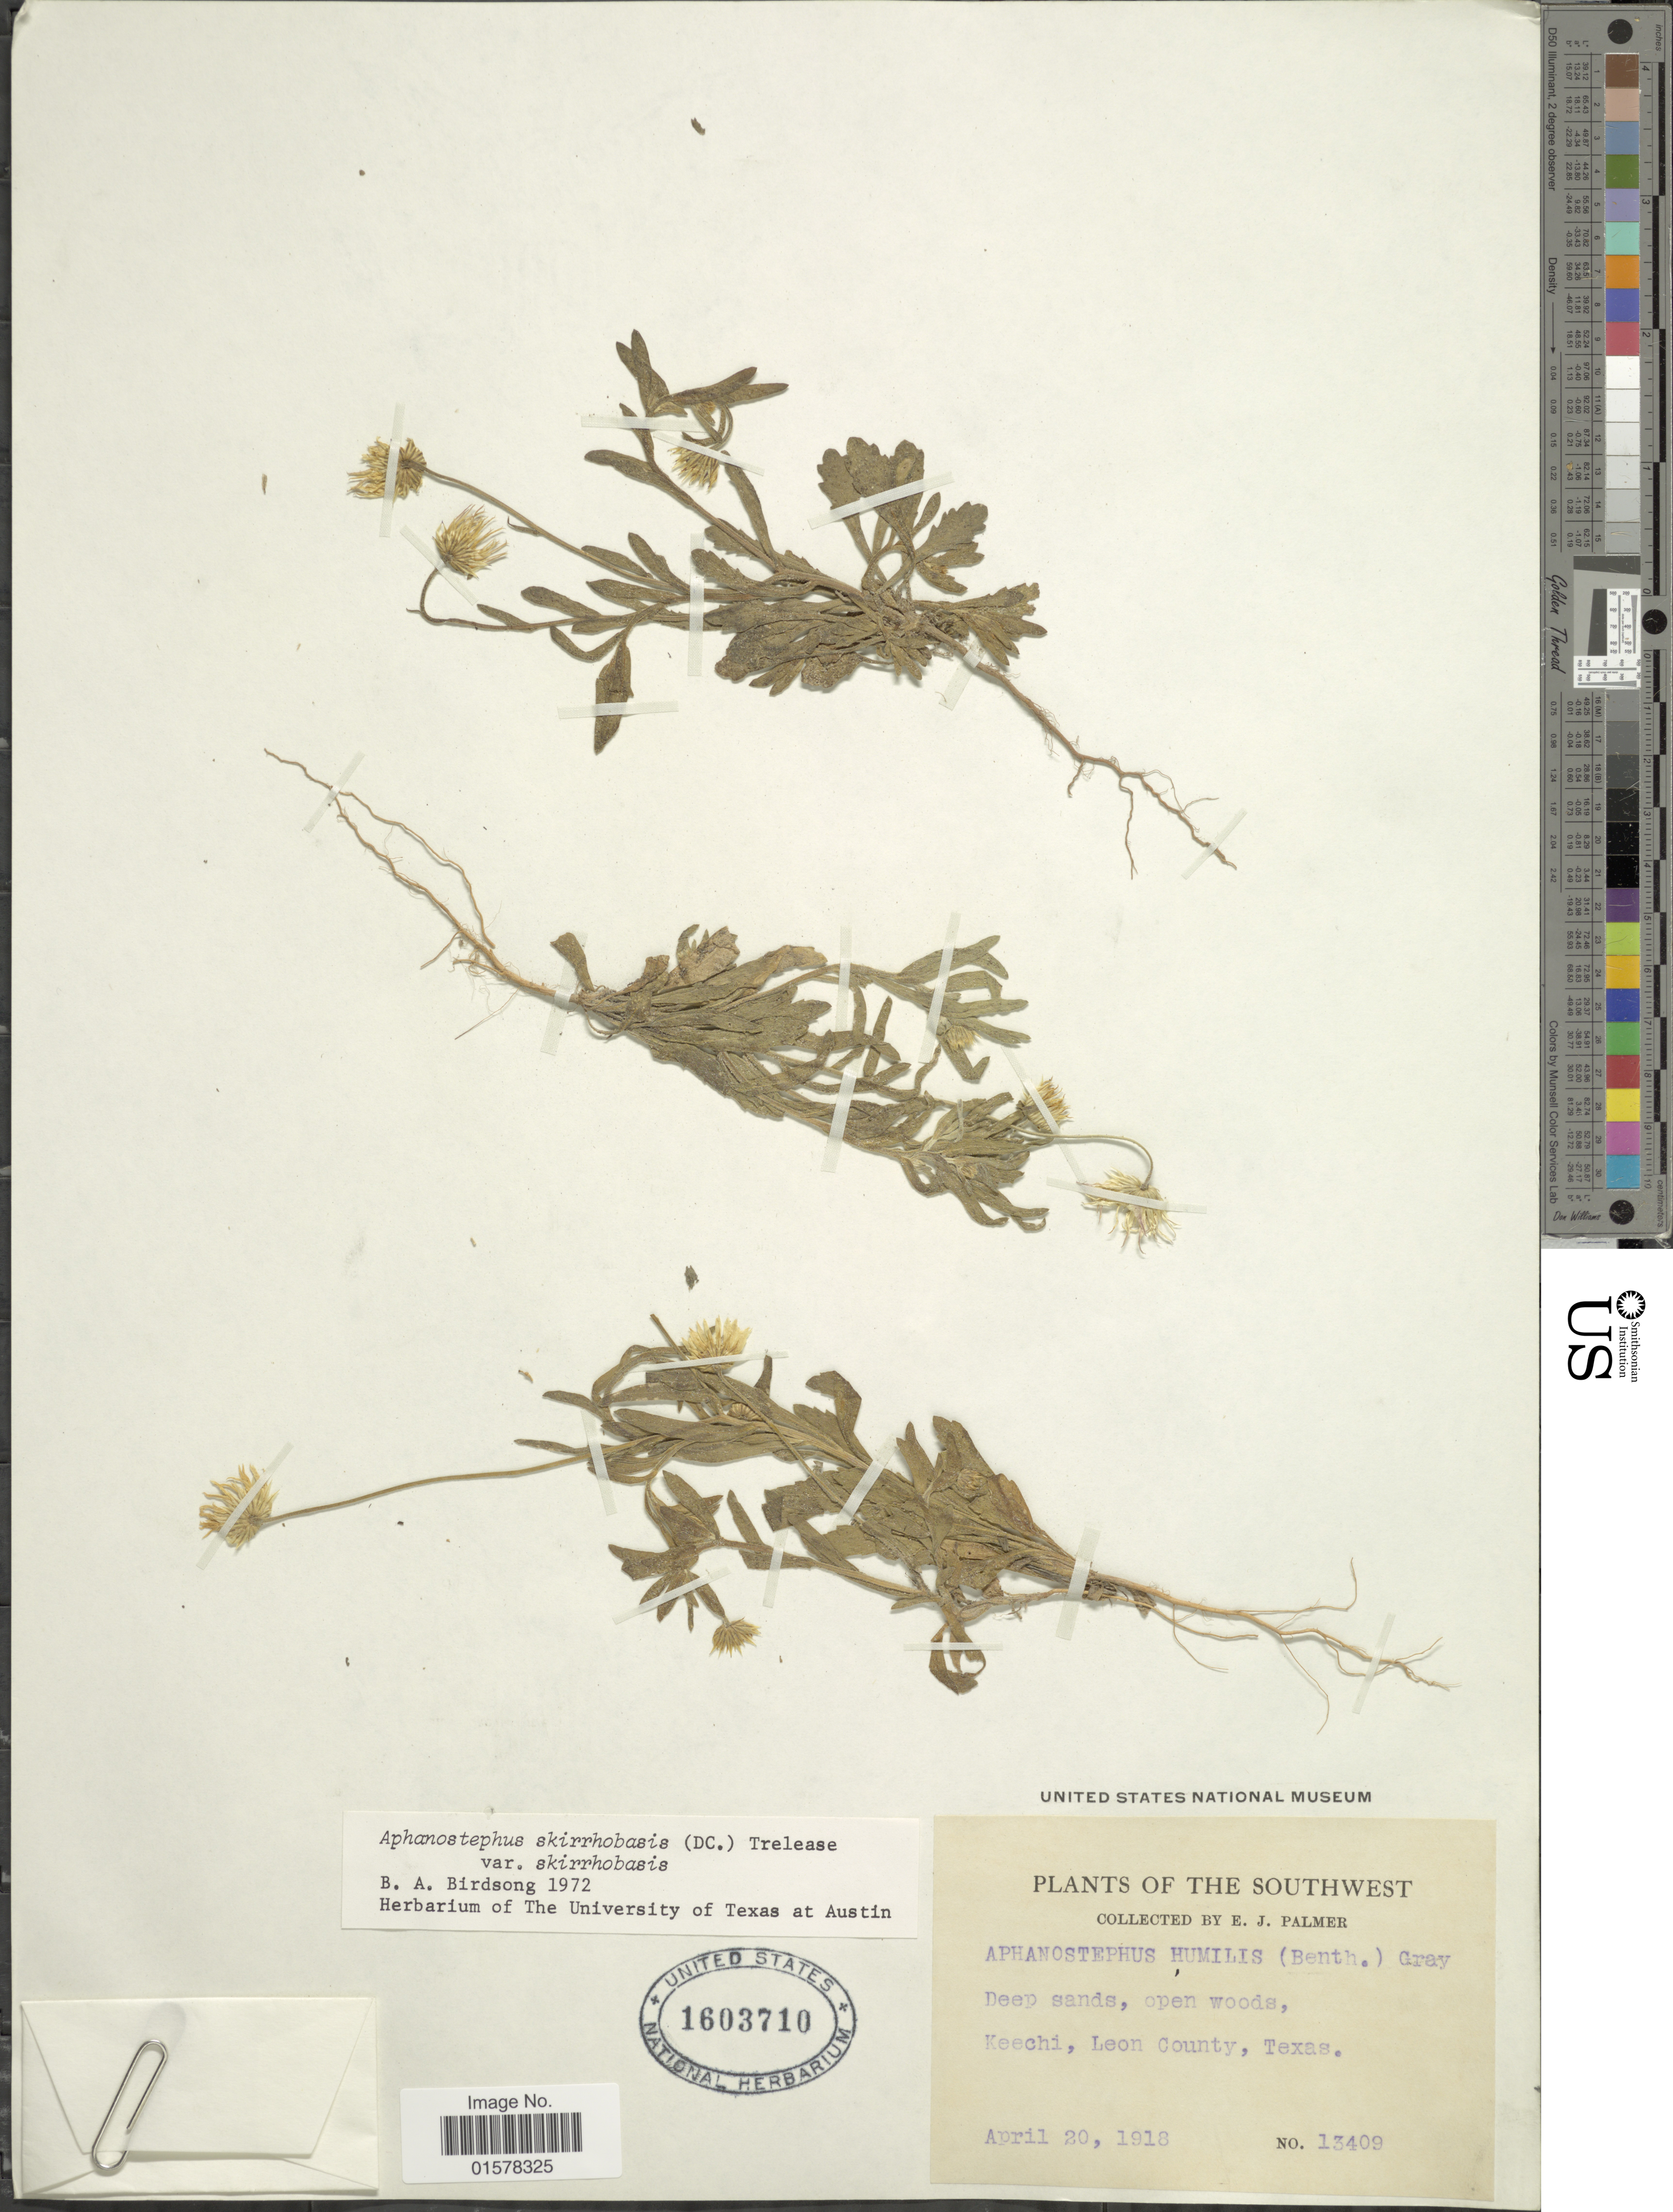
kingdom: Plantae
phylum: Tracheophyta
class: Magnoliopsida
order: Asterales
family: Asteraceae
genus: Aphanostephus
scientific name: Aphanostephus skirrhobasis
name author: (DC.) Trel. ex Coville & Branner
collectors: E. J. Palmer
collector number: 13409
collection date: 1918-04-20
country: United States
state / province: Texas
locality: Keechi, Leon County, Texas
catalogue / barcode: US 1603710